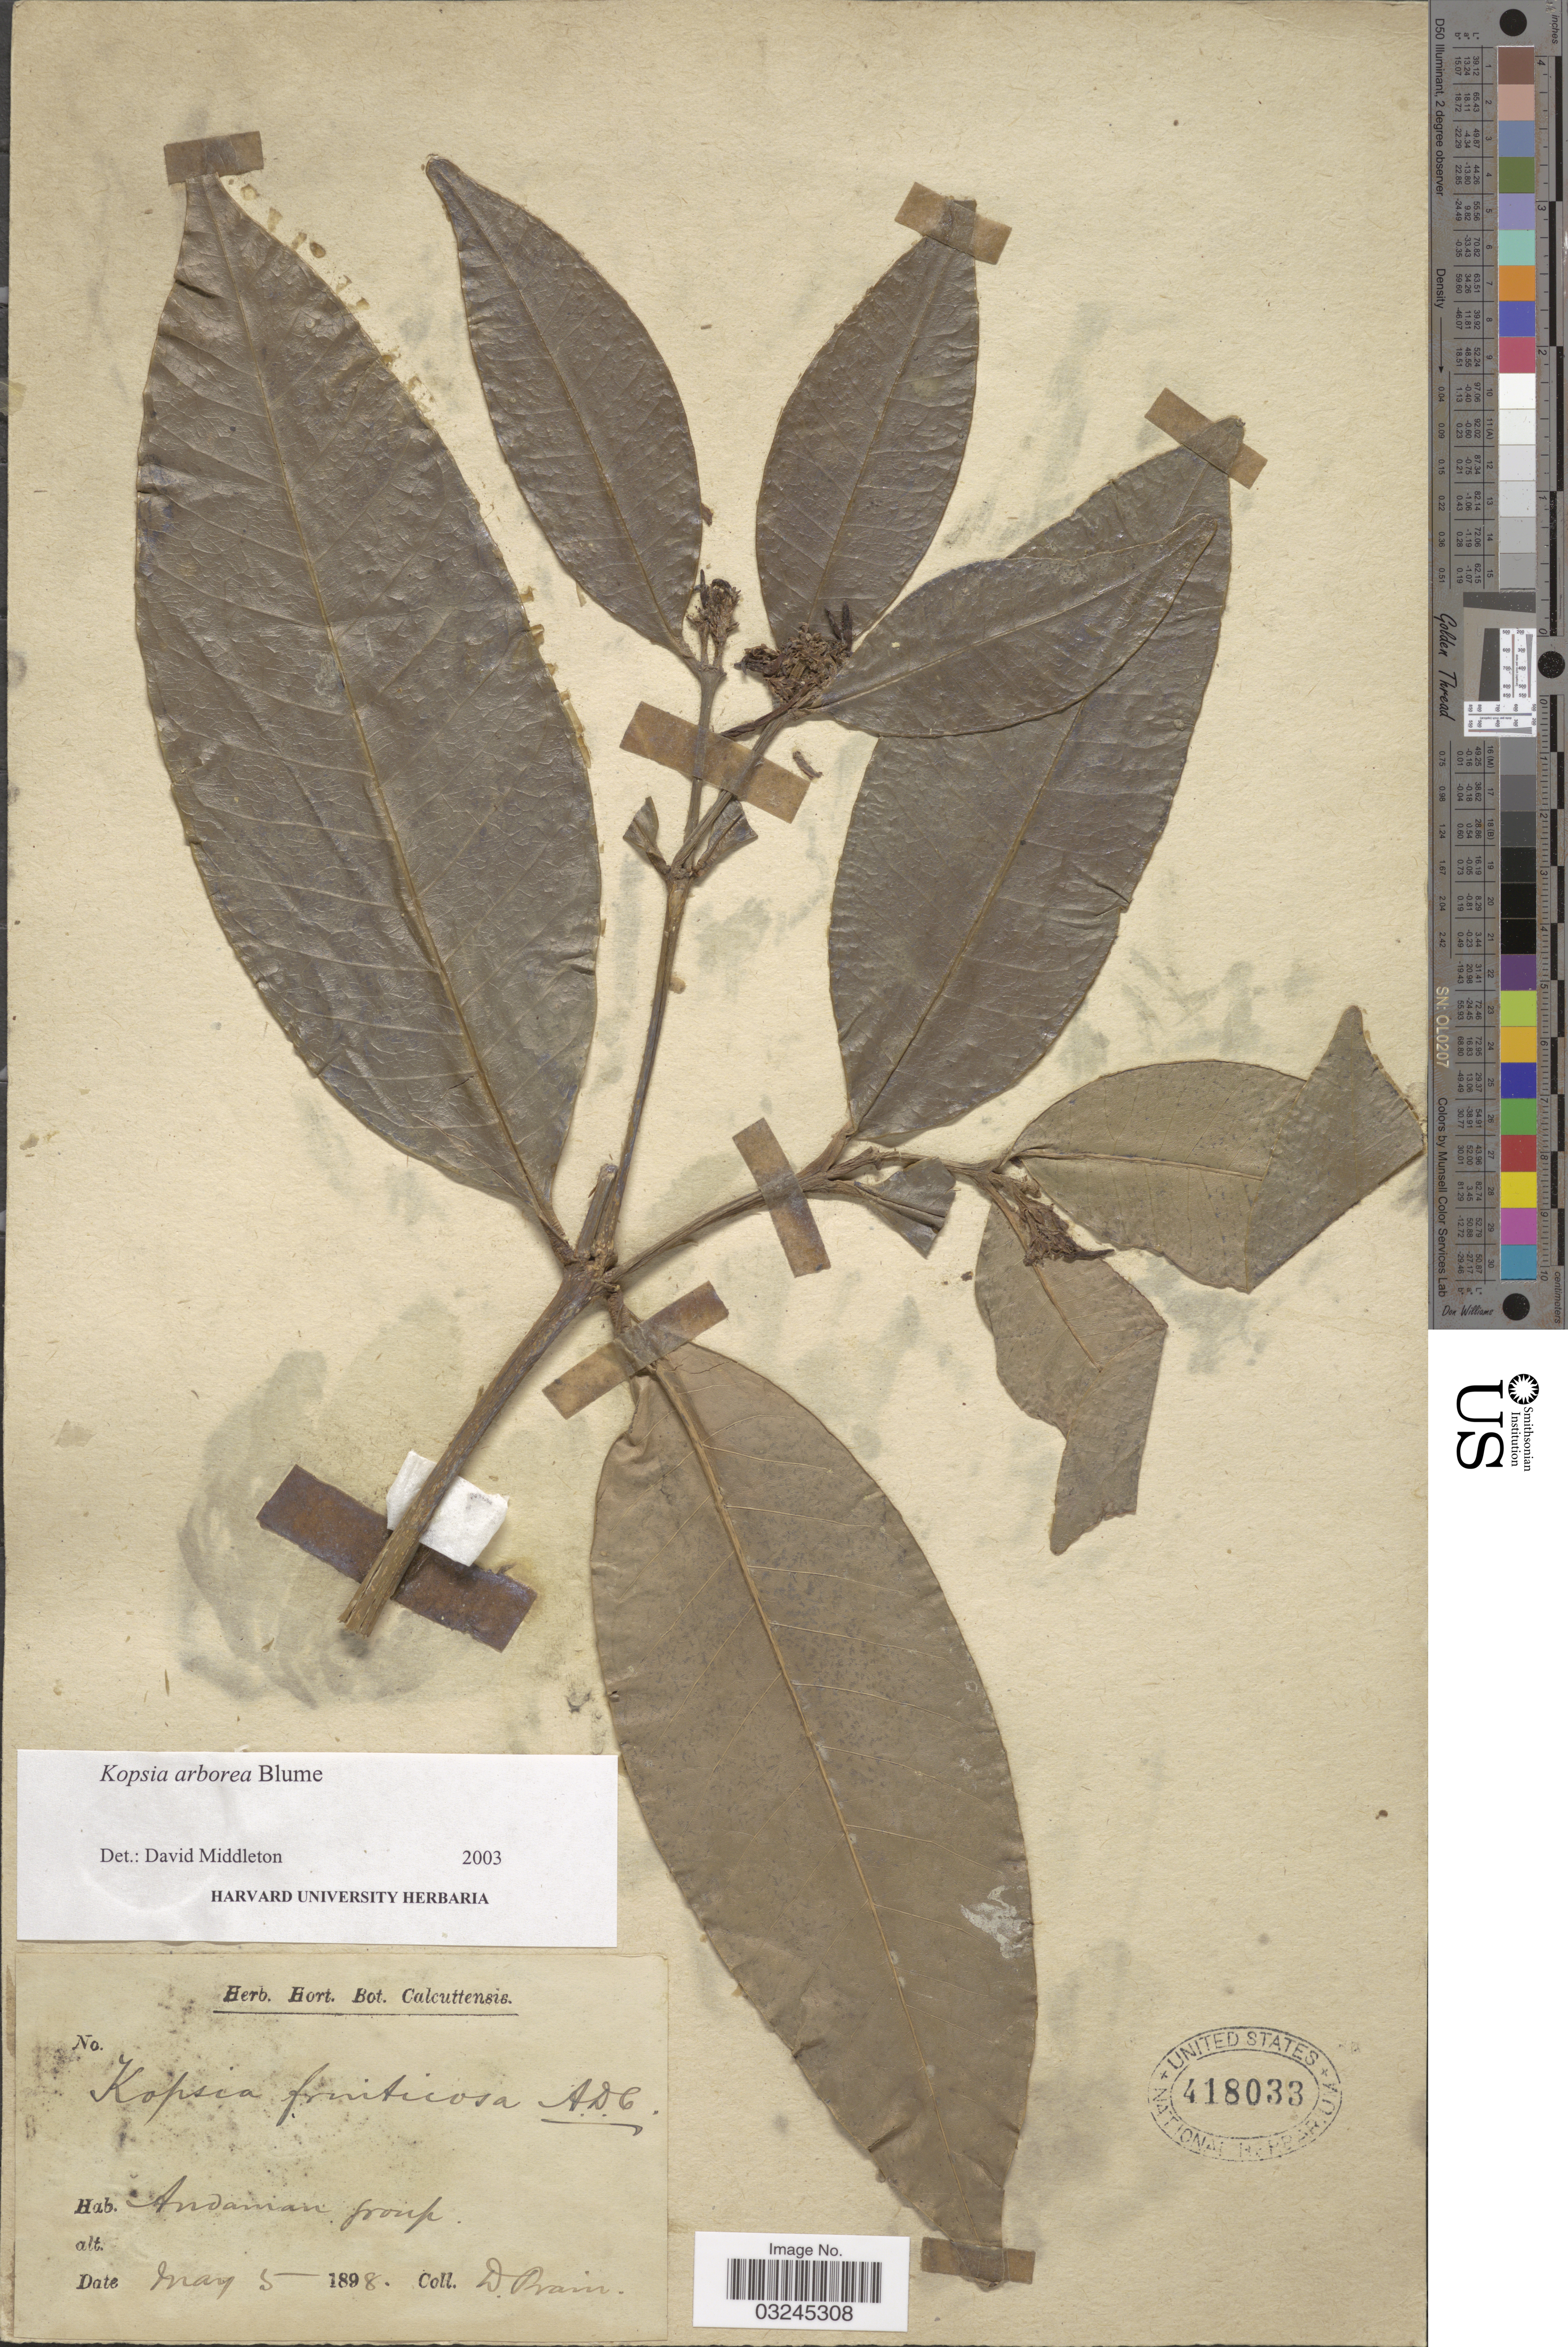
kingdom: Plantae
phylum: Tracheophyta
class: Magnoliopsida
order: Gentianales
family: Apocynaceae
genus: Kopsia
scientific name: Kopsia arborea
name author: Blume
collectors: D. Prain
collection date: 1898-05-05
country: India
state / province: Andaman and Nicobar Islands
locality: Andaman Group.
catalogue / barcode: US 418033